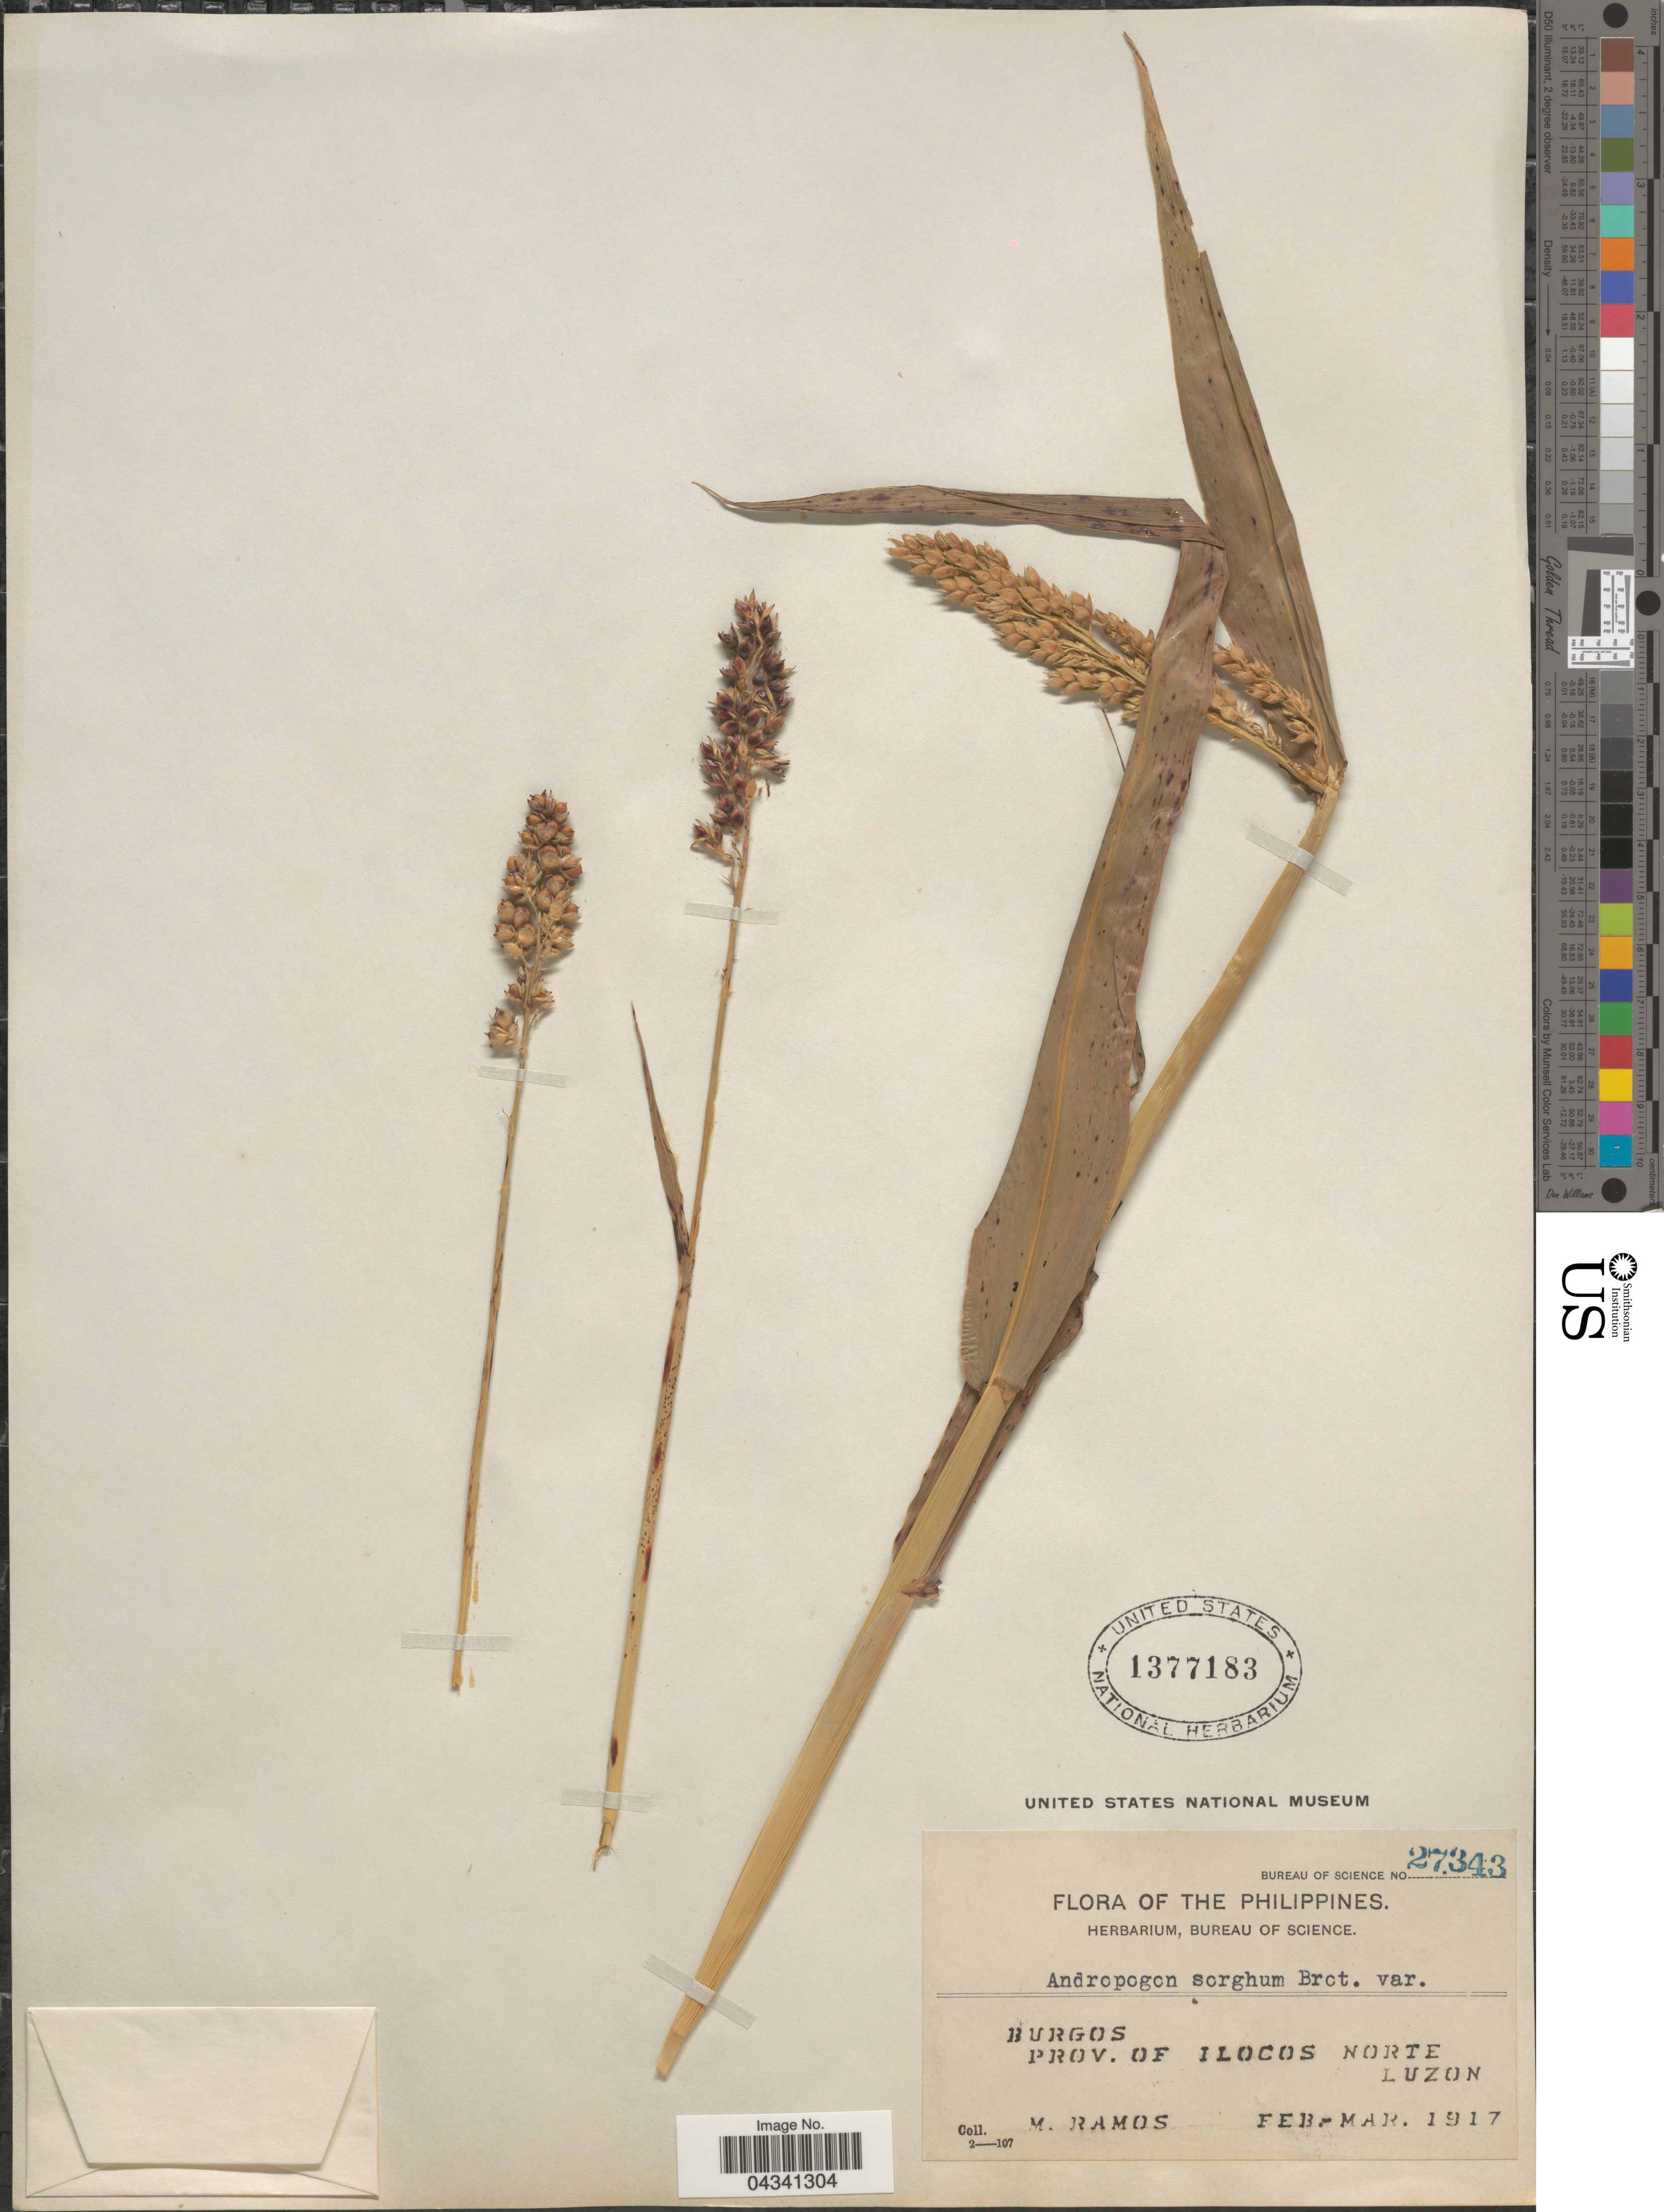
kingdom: Plantae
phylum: Tracheophyta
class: Liliopsida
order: Poales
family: Poaceae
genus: Sorghum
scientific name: Sorghum sp.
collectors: M. Ramos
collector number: Bureau of Science 27343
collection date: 1917-02/1917-03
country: Philippines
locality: Burgos. Prov. of Ilocos Norte. Luzon.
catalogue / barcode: US 1377183